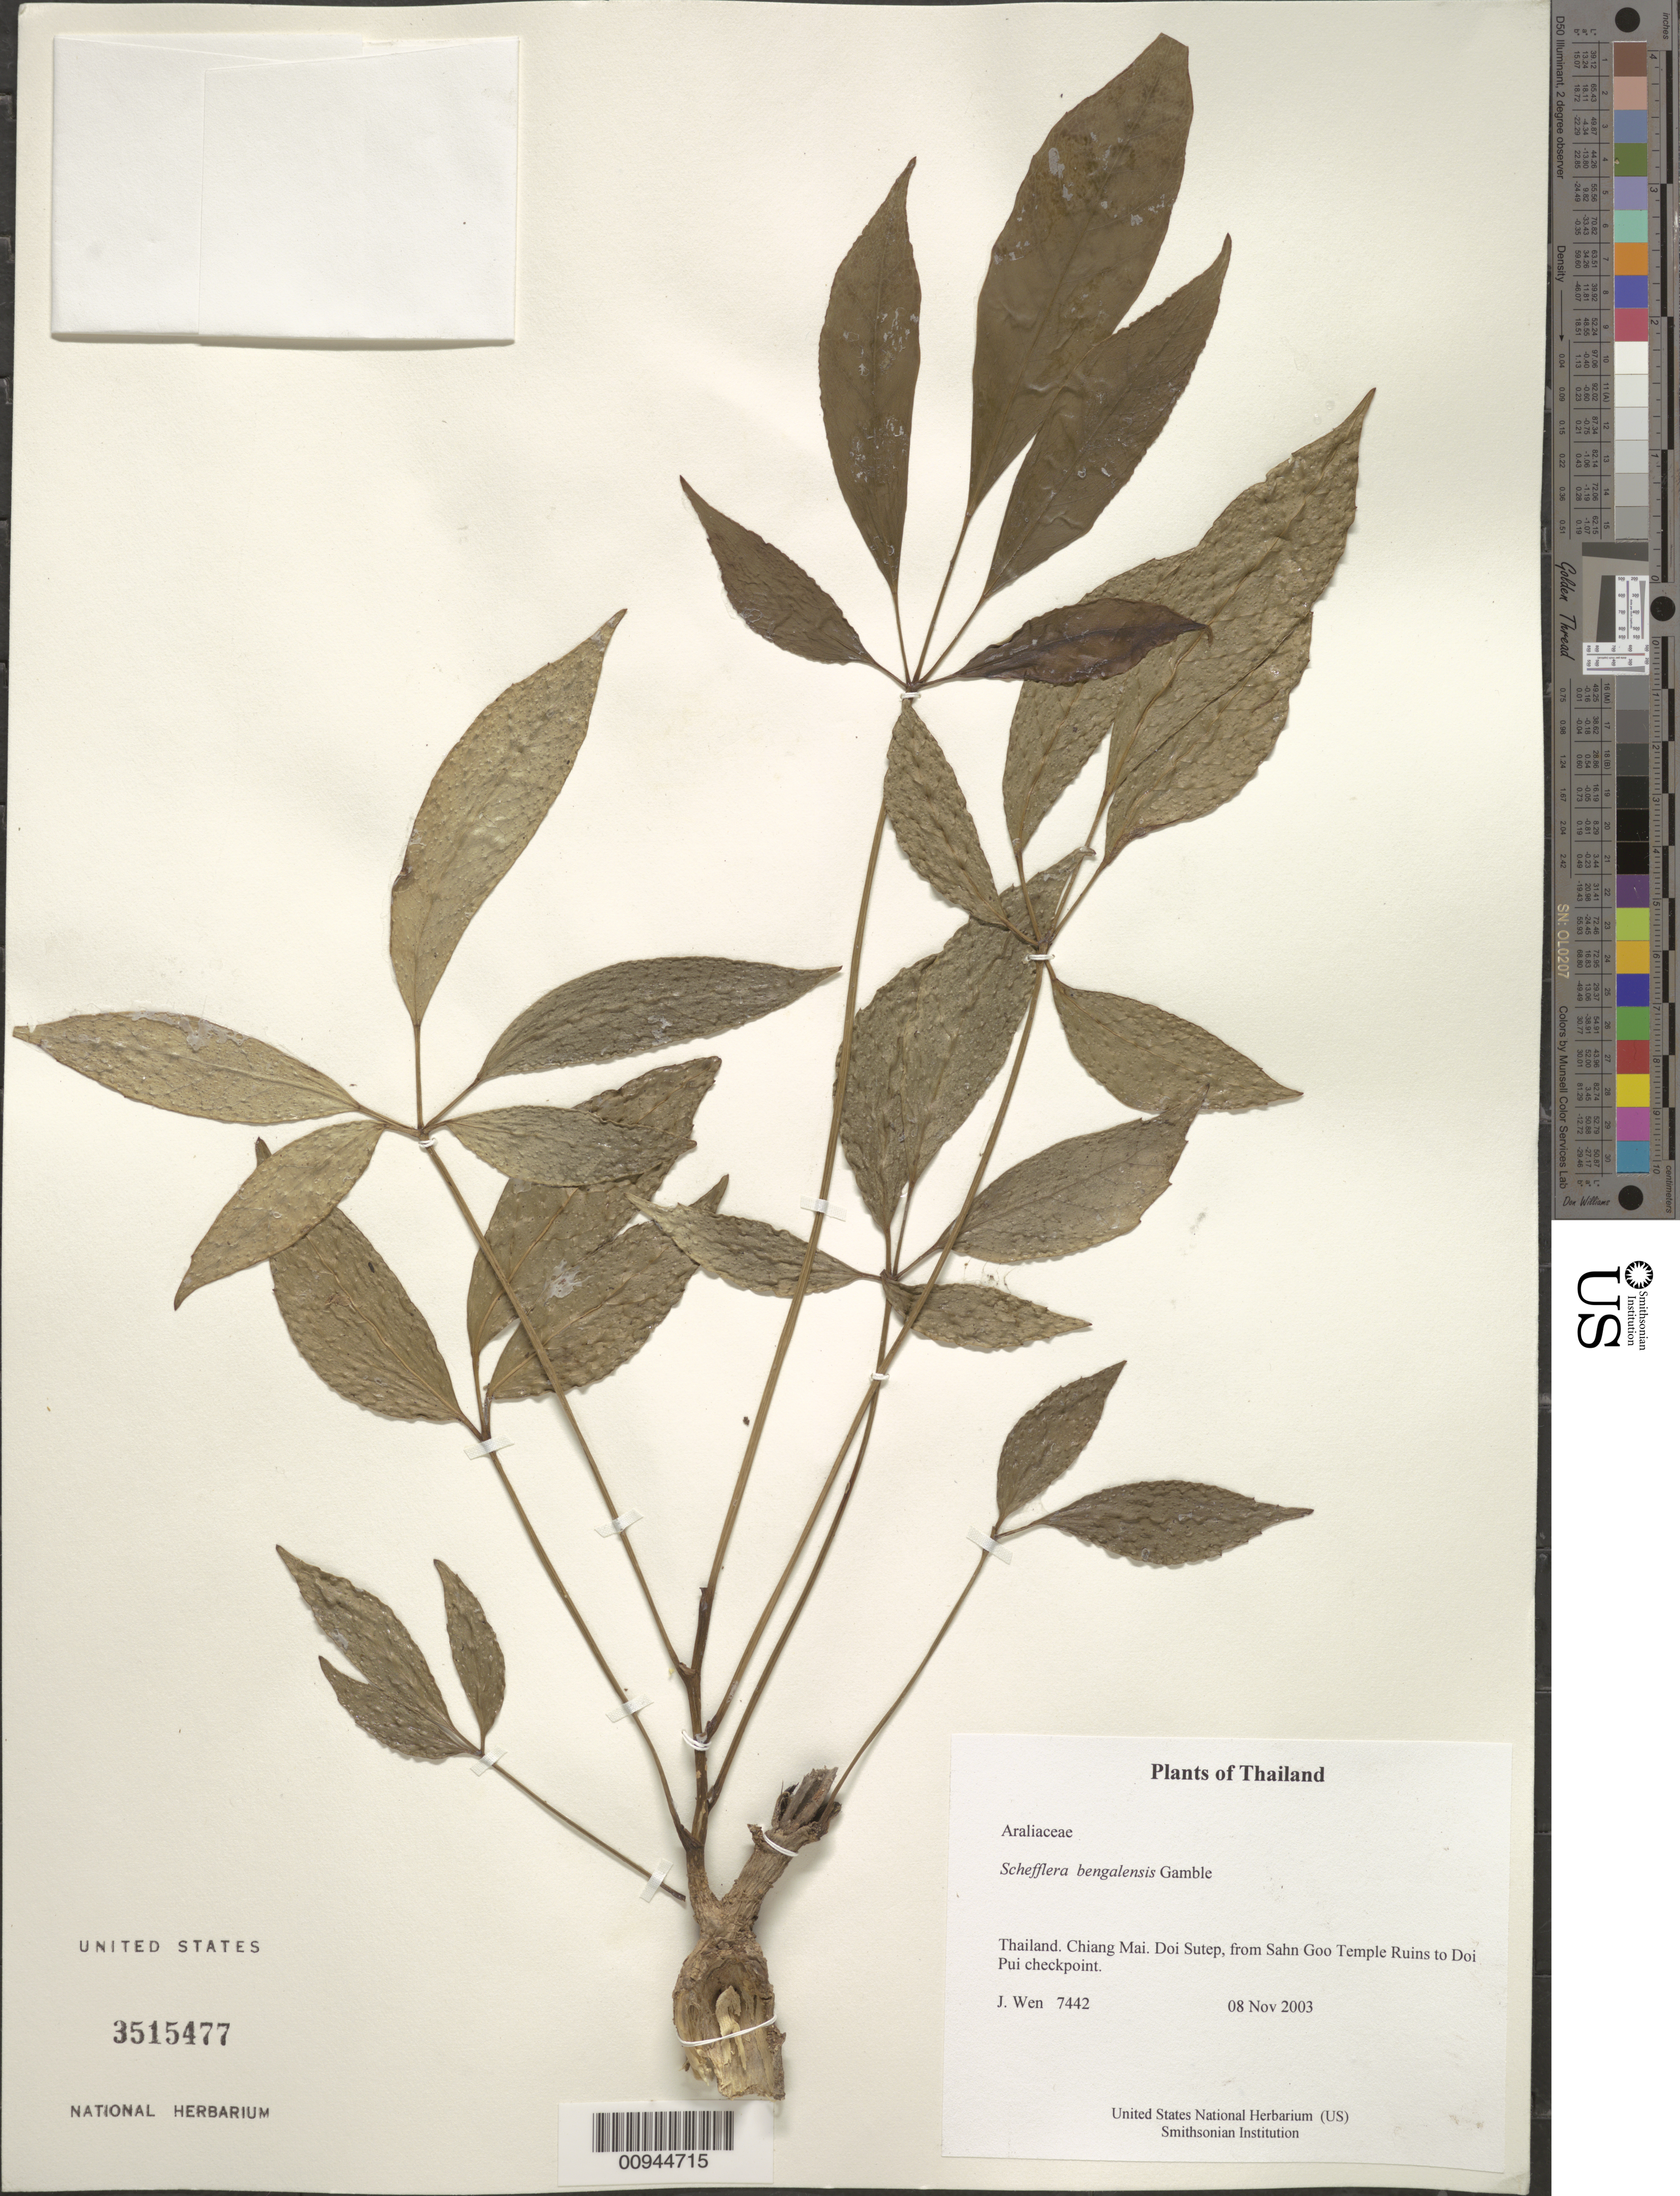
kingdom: Plantae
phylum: Tracheophyta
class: Magnoliopsida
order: Apiales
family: Araliaceae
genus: Schefflera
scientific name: Schefflera bengalensis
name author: Gamble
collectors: J. Wen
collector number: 7442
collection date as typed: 08 Nov 2003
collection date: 2003-11-08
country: Thailand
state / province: Chiang Mai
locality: Doi Sutep, from Sahn Goo Temple Ruins to Doi Pui checkpoint.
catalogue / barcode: US 3515477